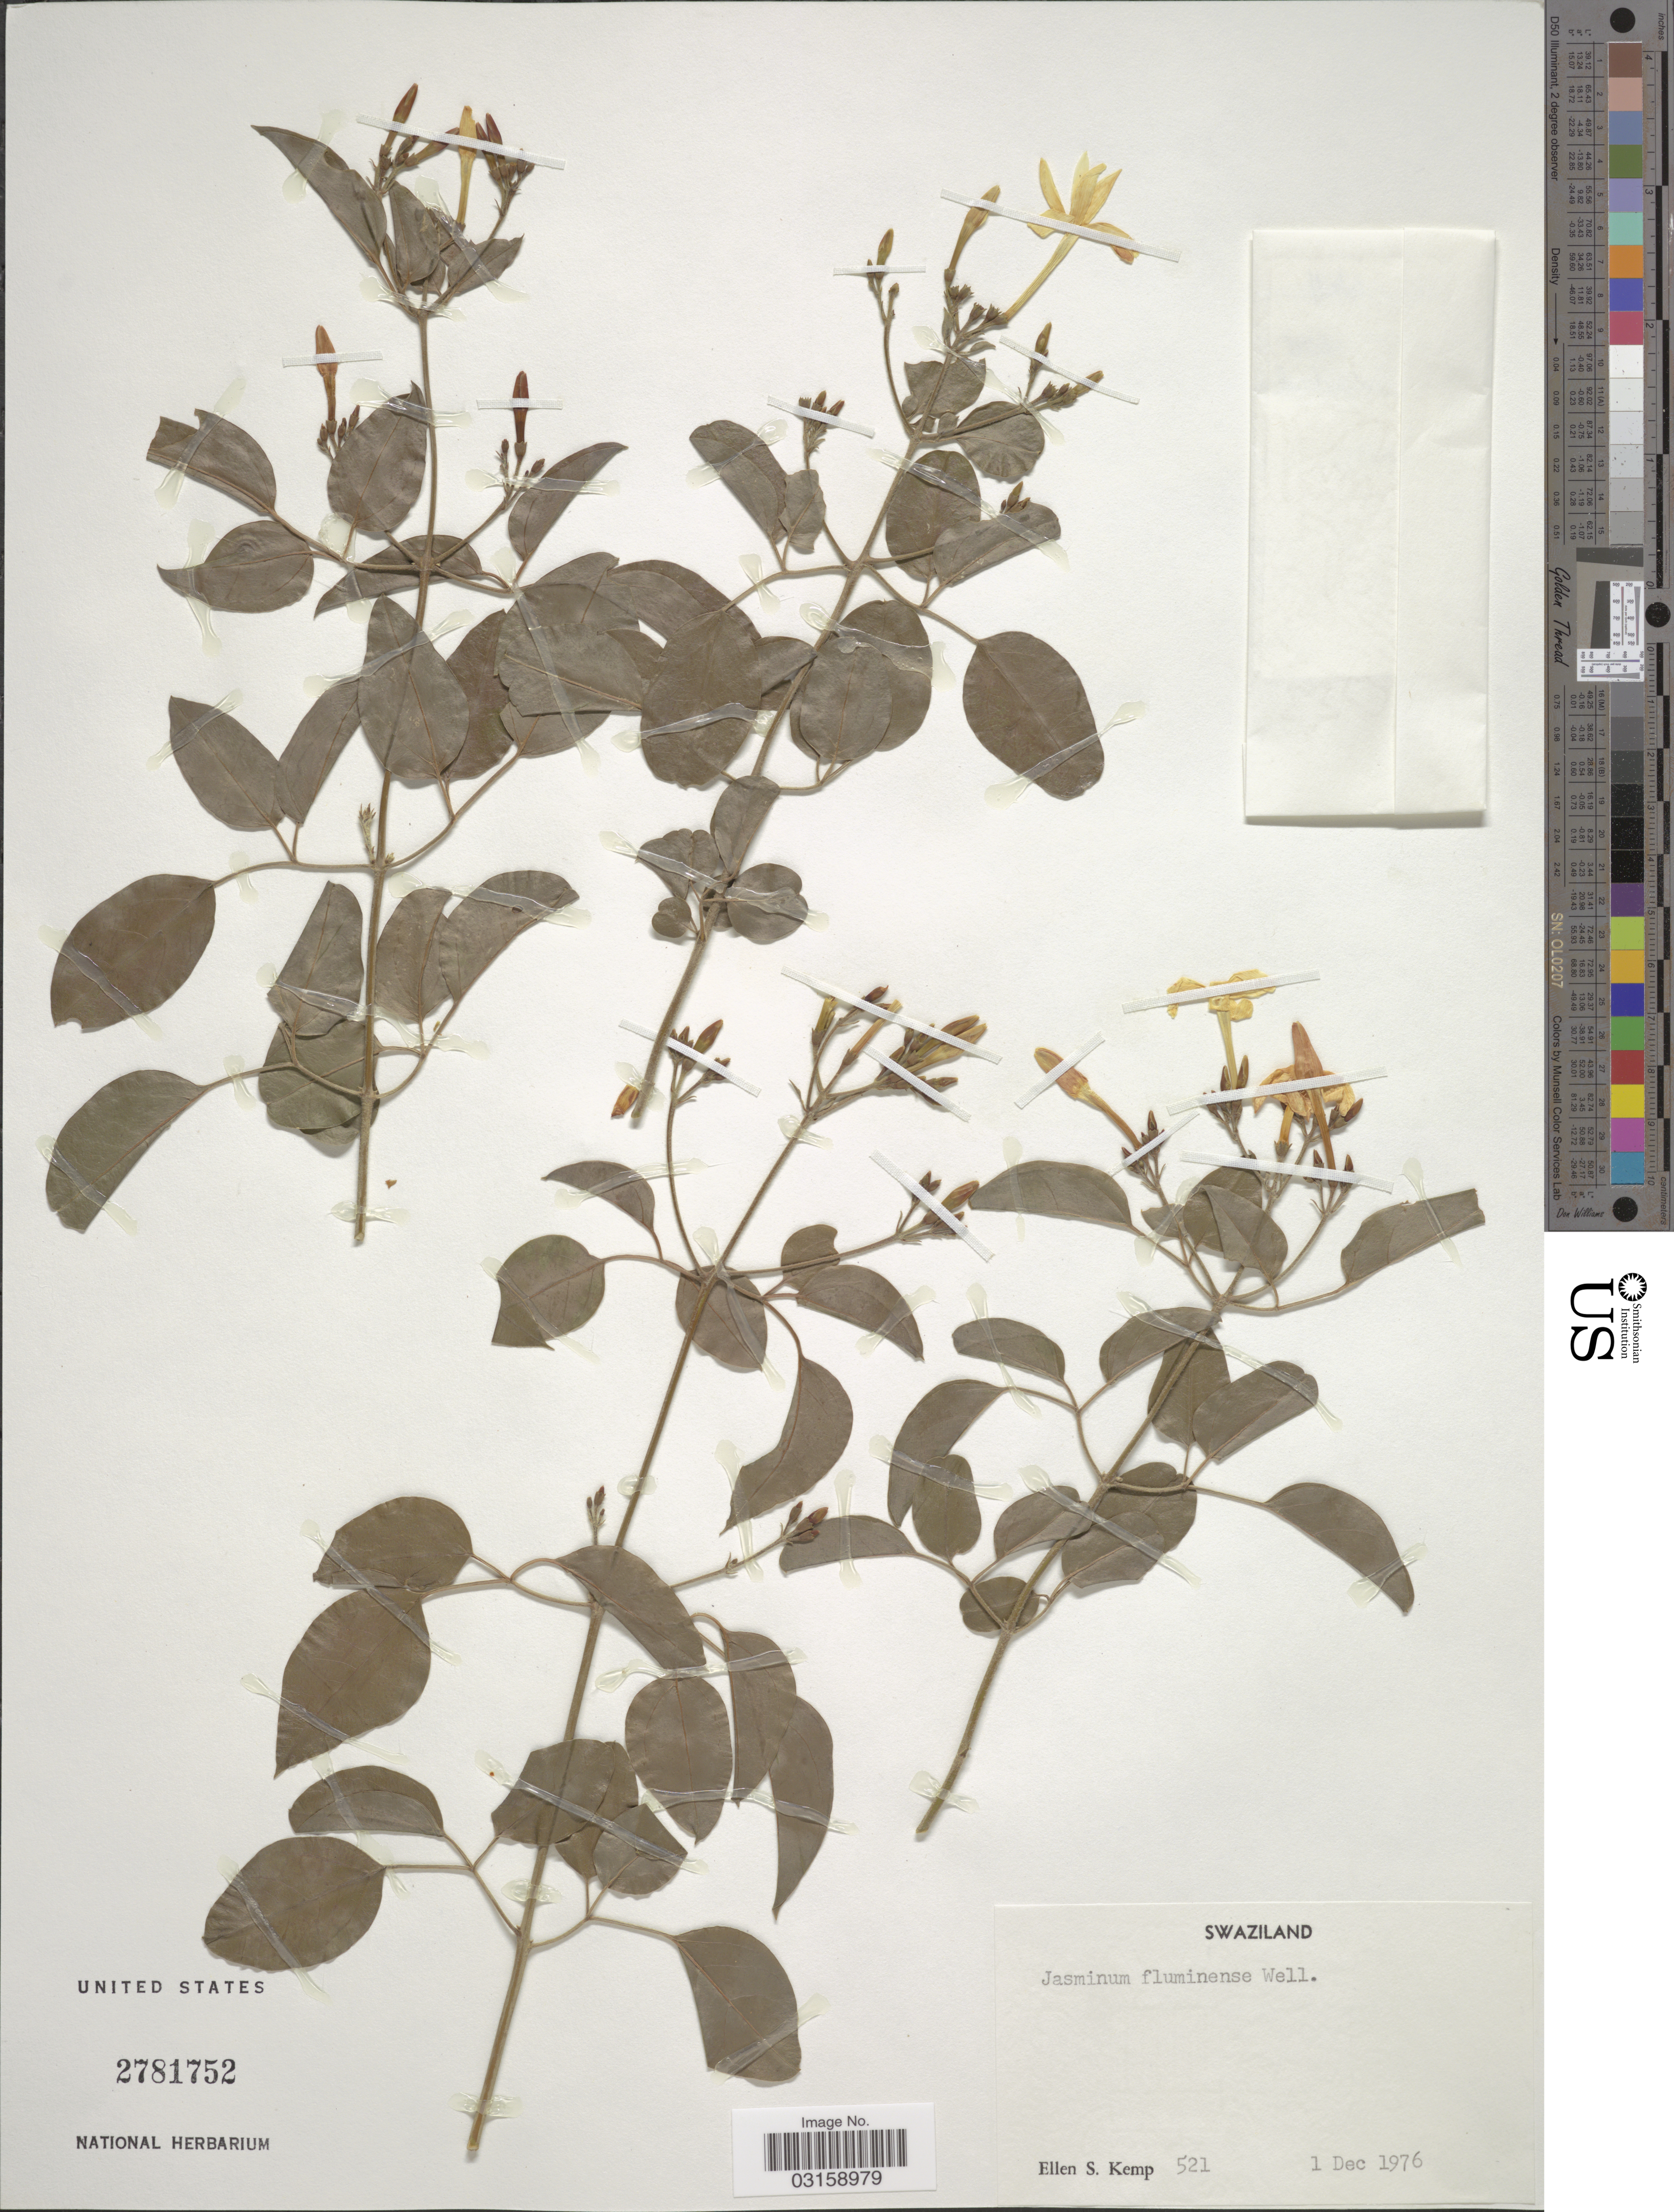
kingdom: Plantae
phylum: Tracheophyta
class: Magnoliopsida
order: Lamiales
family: Oleaceae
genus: Jasminum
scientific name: Jasminum fluminense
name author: Vell.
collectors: E. S. Kemp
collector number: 521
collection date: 1976-12-01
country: Eswatini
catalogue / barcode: US 2781752